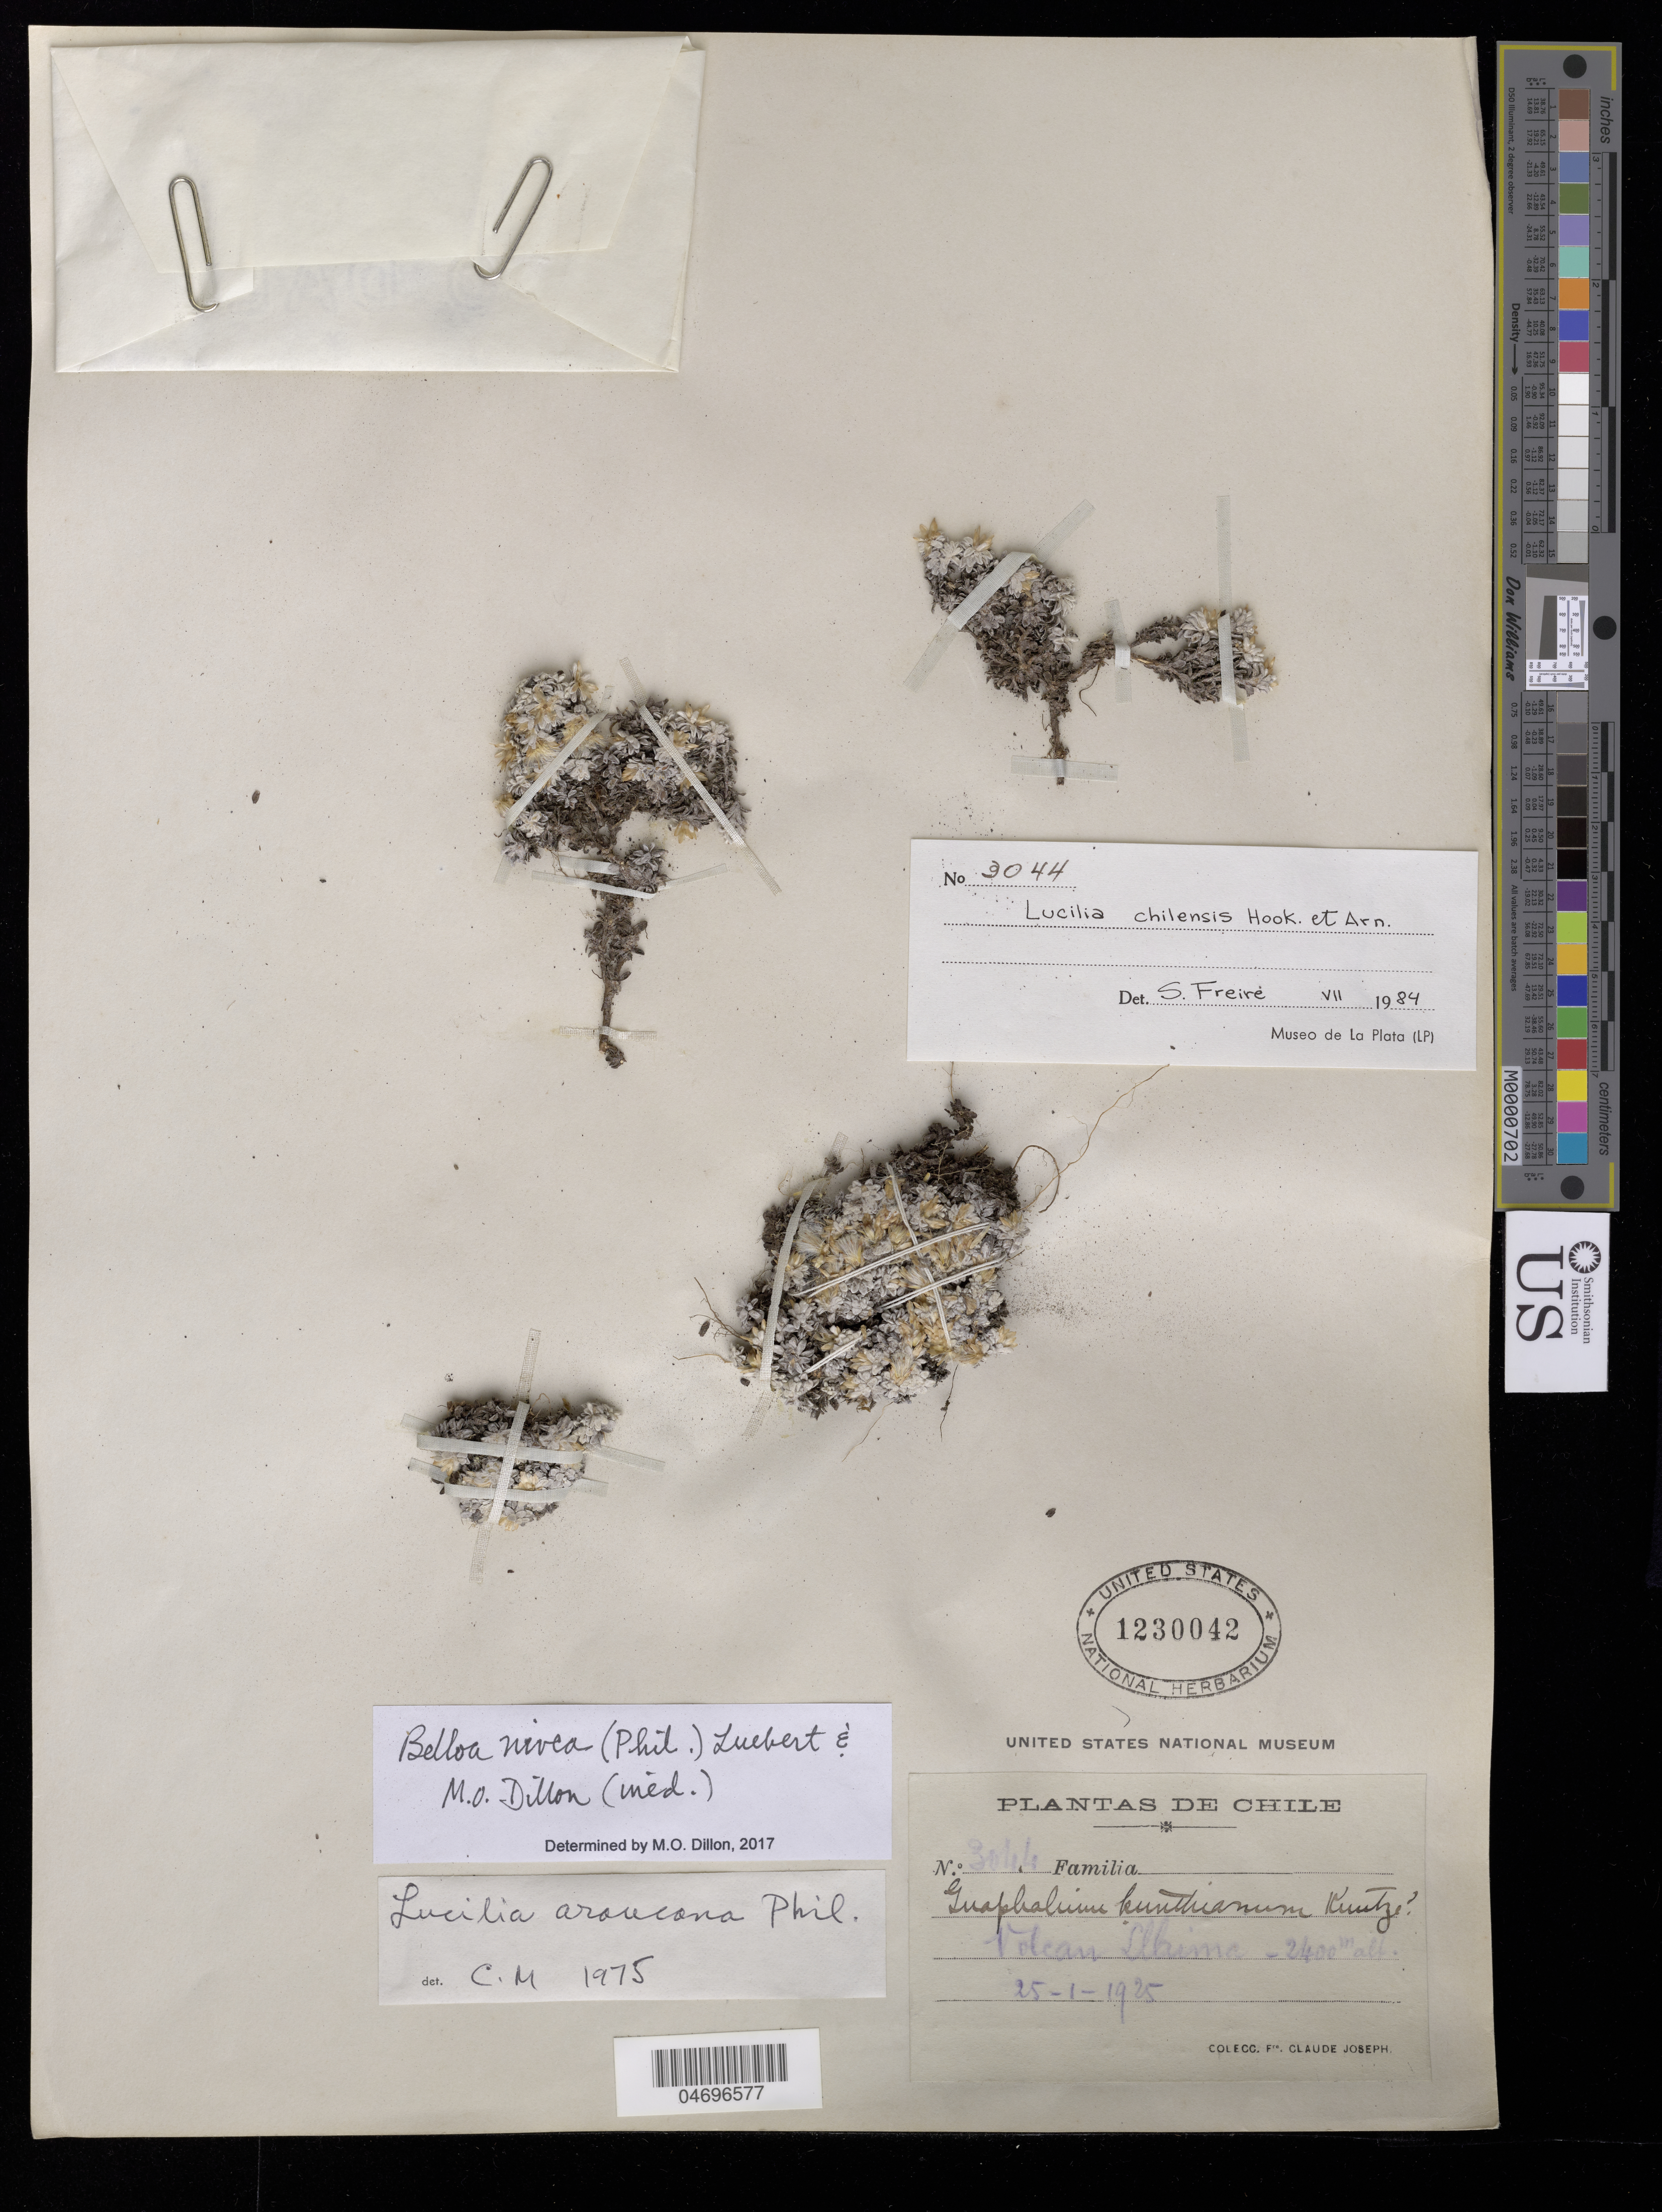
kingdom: Plantae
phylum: Tracheophyta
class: Magnoliopsida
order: Asterales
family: Asteraceae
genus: Belloa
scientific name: Belloa nivea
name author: (Phil.) & Dillon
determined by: Dillon, M. O.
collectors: Bro. Claude-Joseph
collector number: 3044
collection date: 1925-01-25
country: Chile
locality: Llaima.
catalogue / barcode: US 1230042